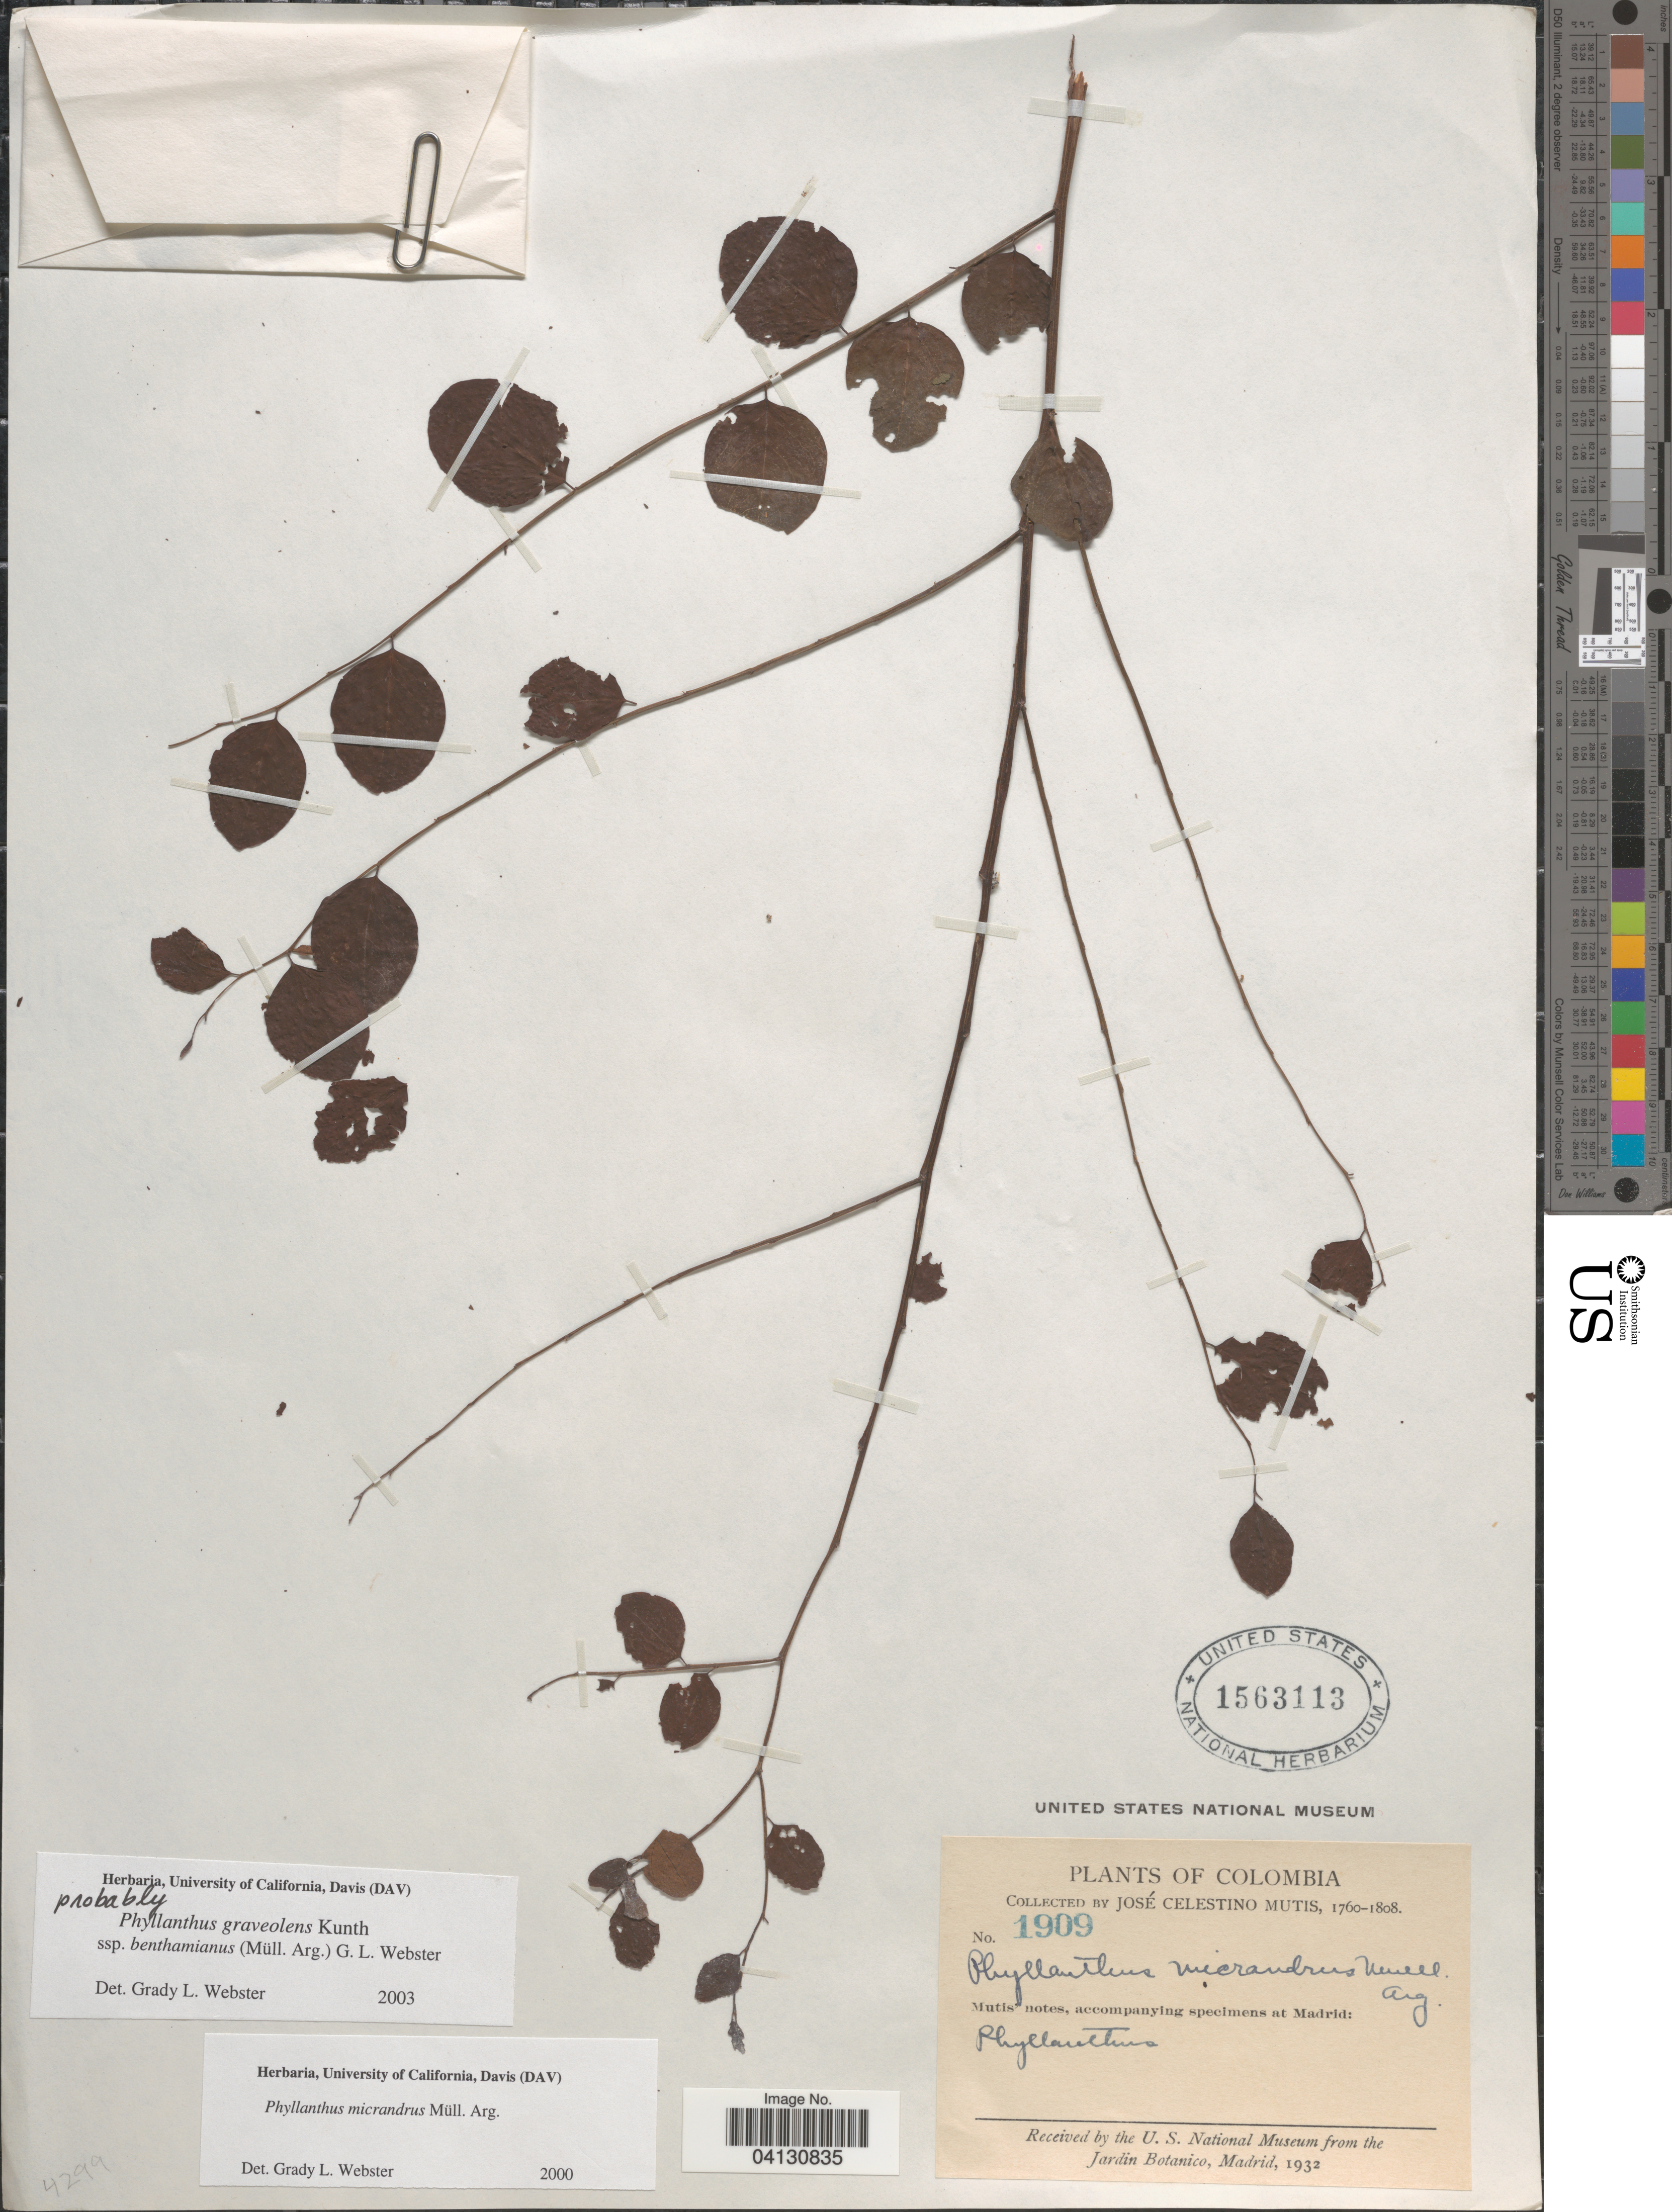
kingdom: Plantae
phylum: Tracheophyta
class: Magnoliopsida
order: Malpighiales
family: Phyllanthaceae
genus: Phyllanthus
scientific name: Phyllanthus graveolens subsp. benthamianus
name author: (Müll. Arg.) G.L. Webster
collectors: J. C. B. Mutis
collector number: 1909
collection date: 1760/1808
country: Colombia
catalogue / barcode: US 1563113